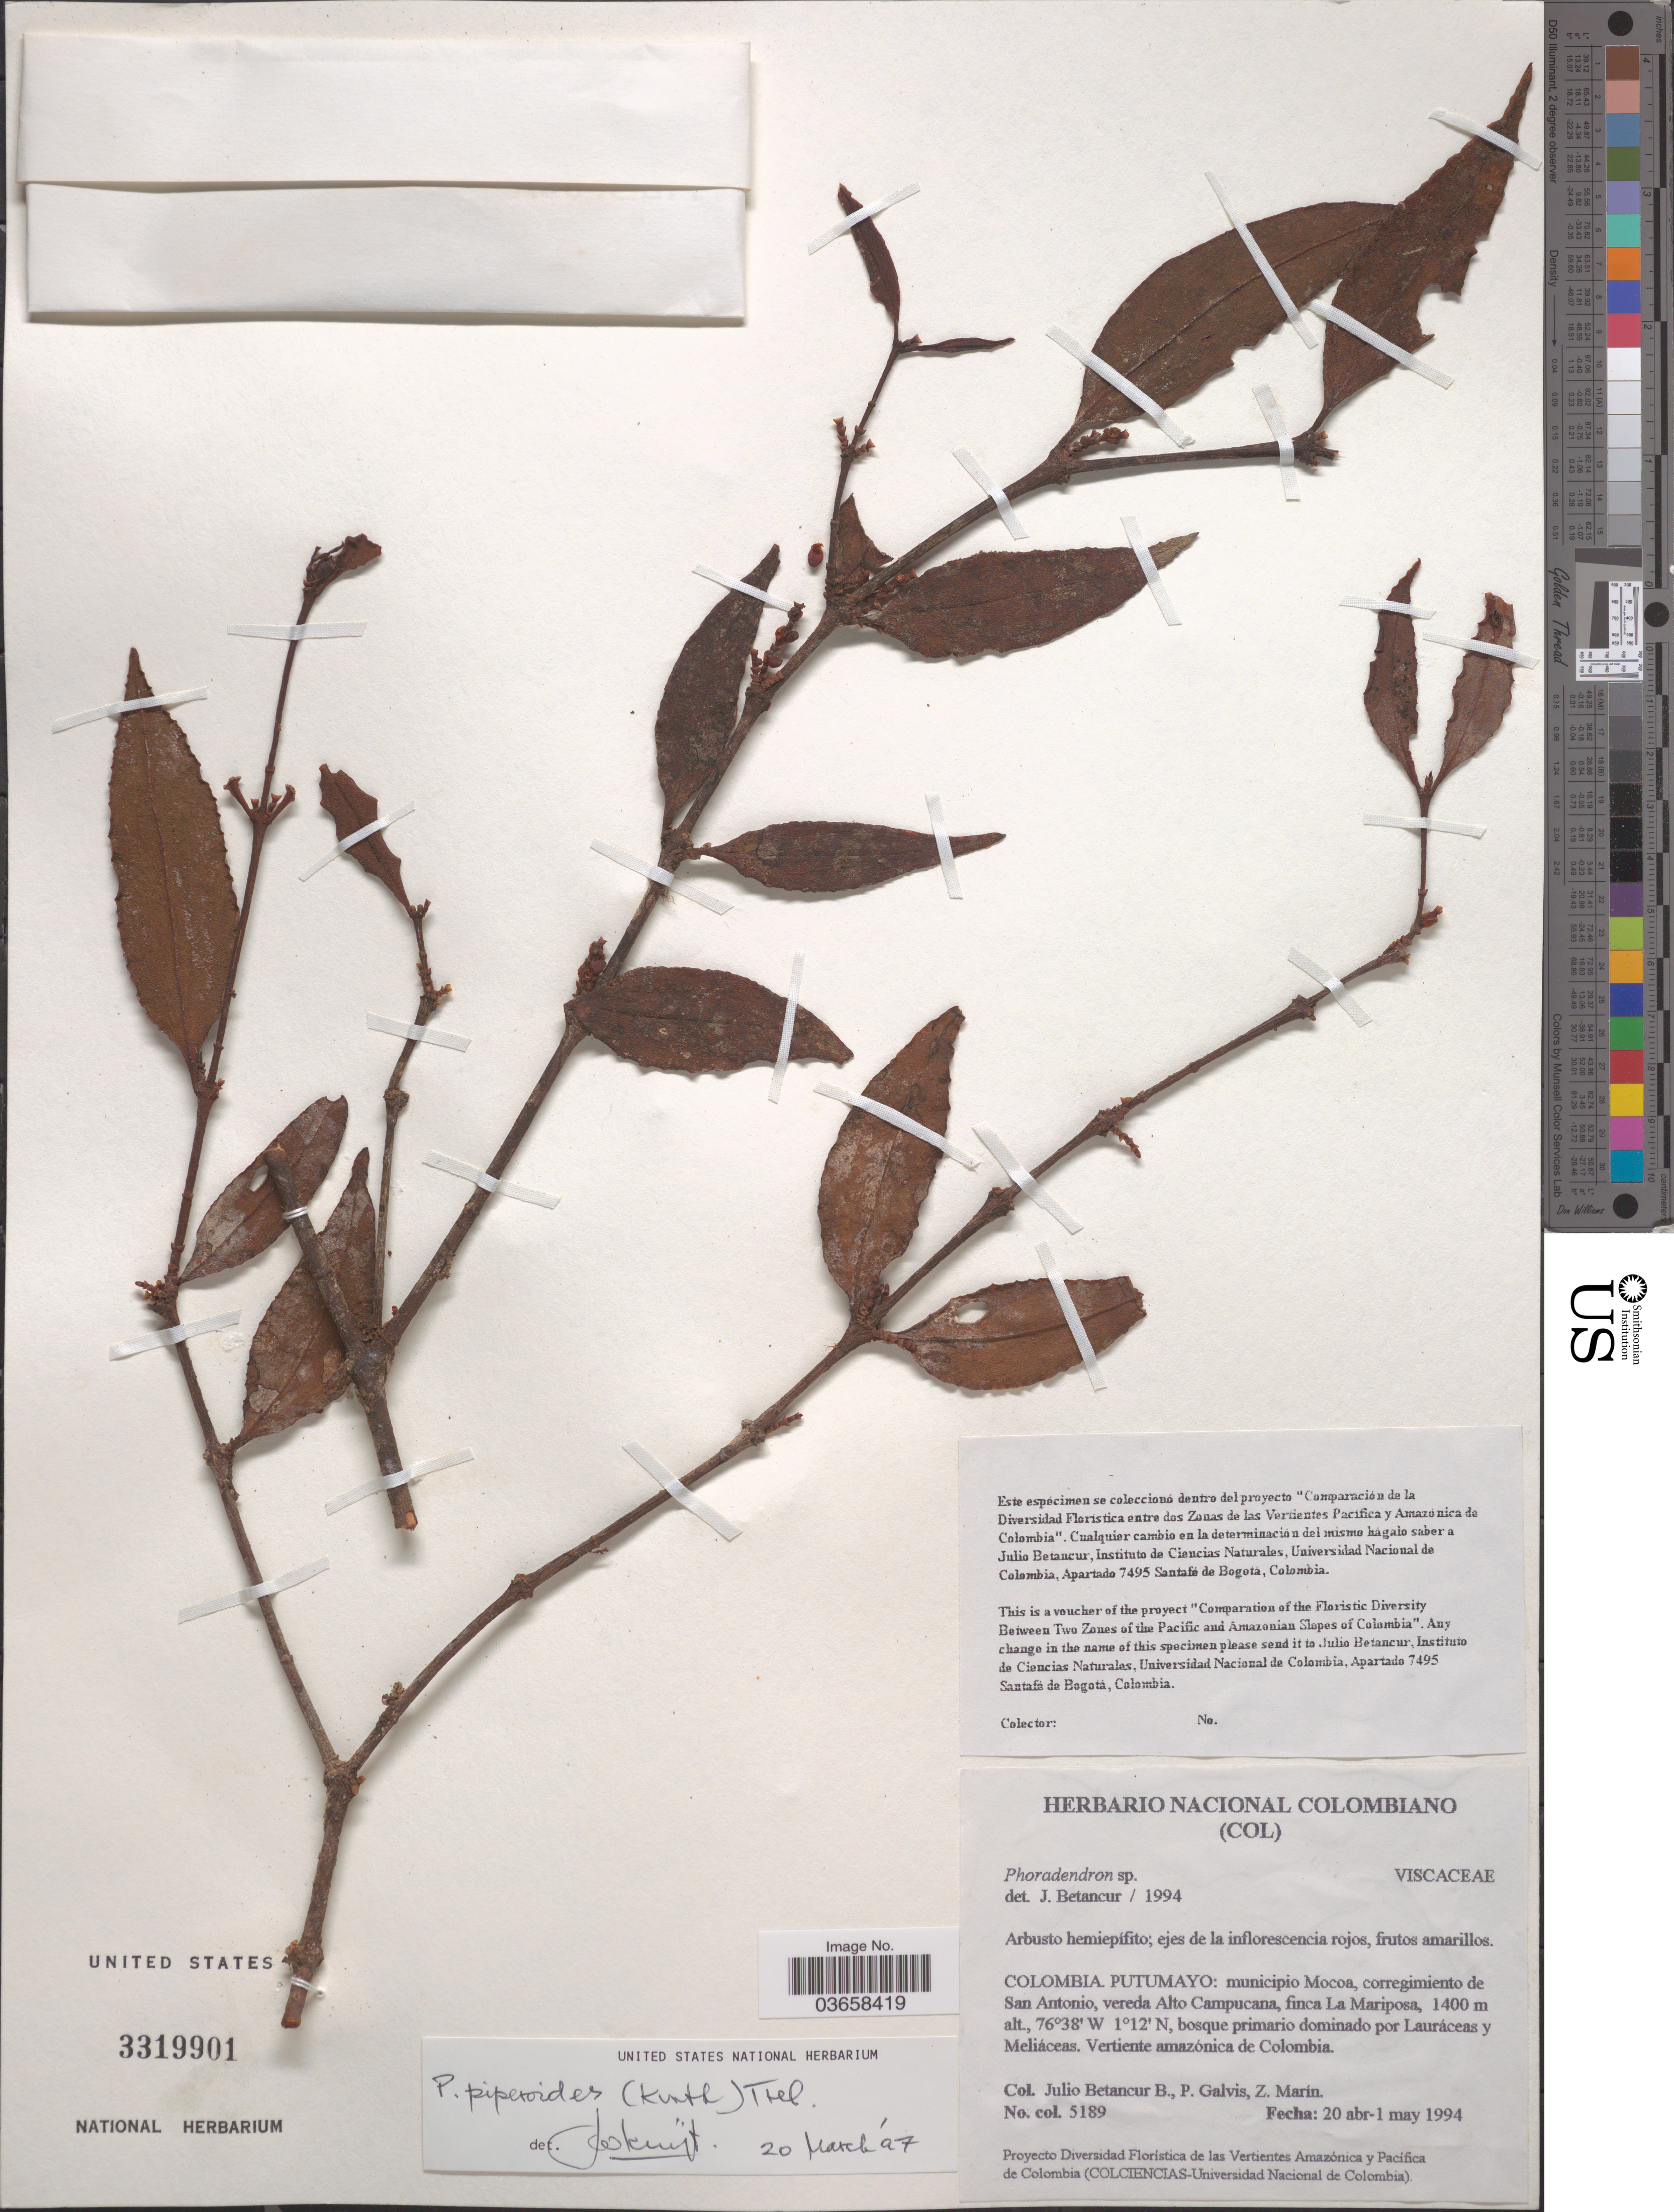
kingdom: Plantae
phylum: Tracheophyta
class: Magnoliopsida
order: Santalales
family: Viscaceae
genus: Phoradendron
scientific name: Phoradendron piperoides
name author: (Kunth) Trel.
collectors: J. Betancur-B., P. Galvis & Z. Marin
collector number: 5189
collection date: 1994-04-20/1994-05-01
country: Colombia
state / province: Putumayo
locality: Municipio Mocoa, corregimiento de San Antonio, vereda Alto Campucana, finca La Mariposa.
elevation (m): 1400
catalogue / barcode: US 3319901